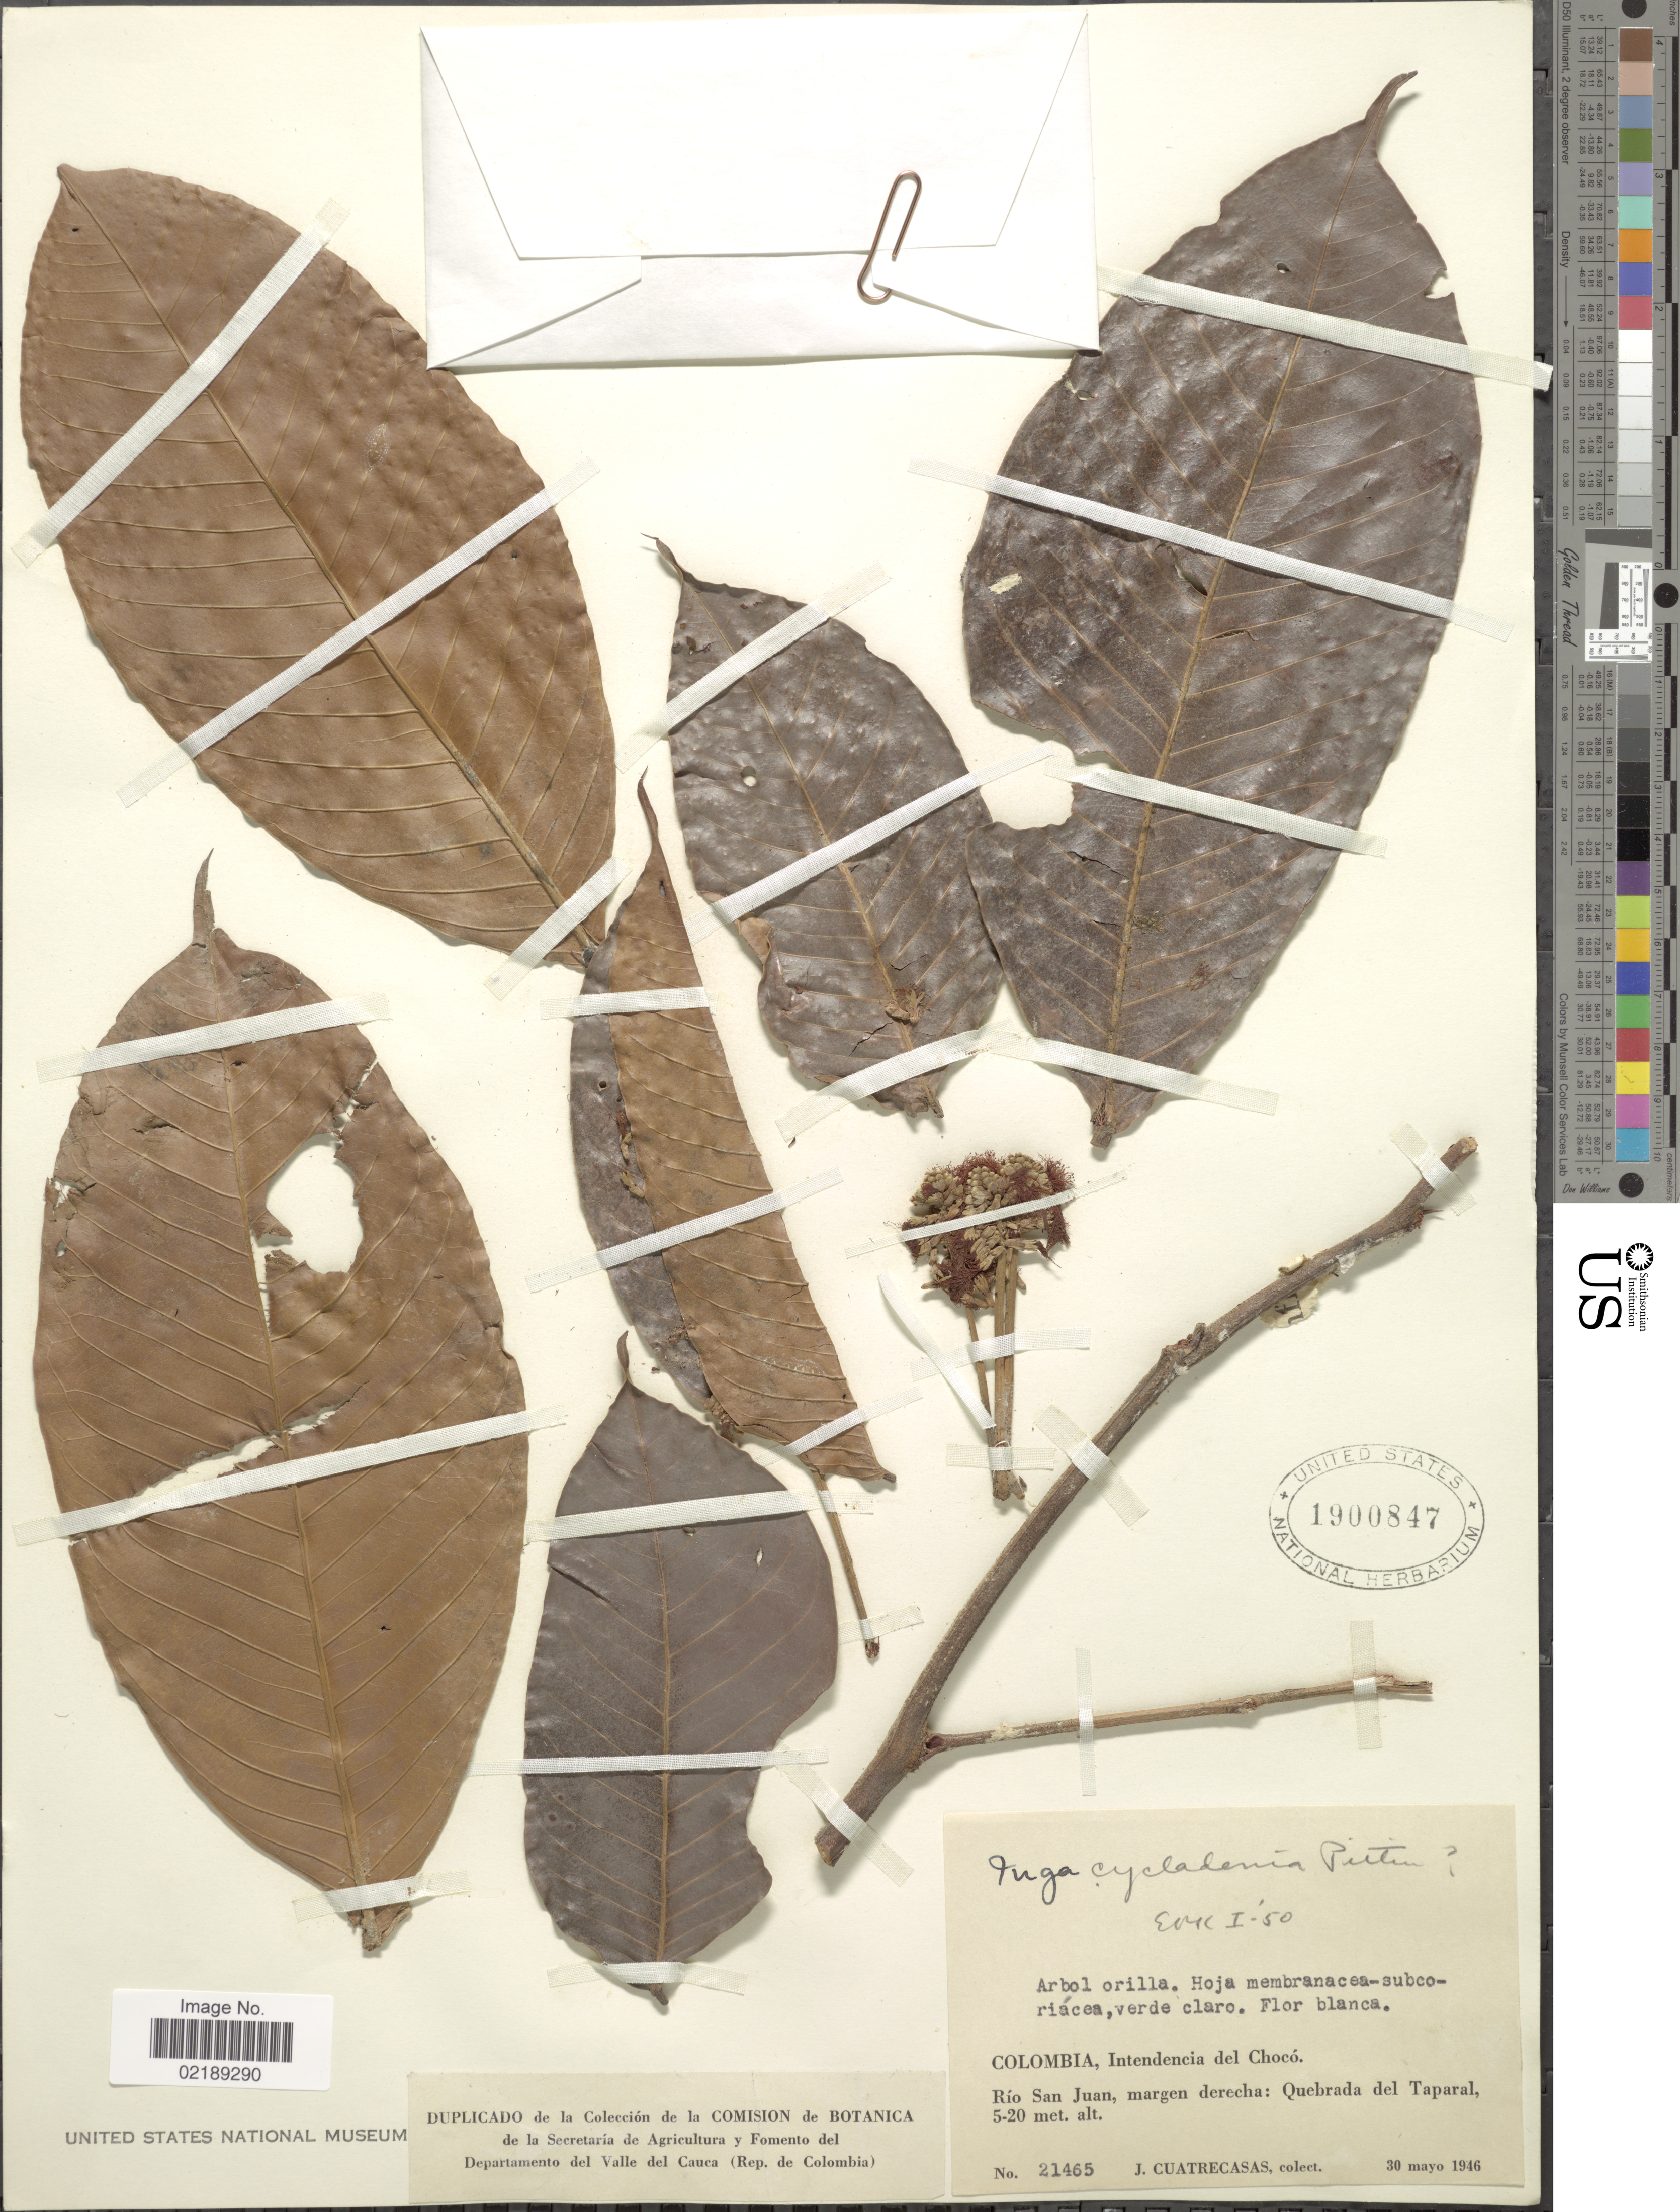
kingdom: Plantae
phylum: Tracheophyta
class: Magnoliopsida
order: Fabales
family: Fabaceae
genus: Inga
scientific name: Inga punctata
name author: Willd.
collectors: J. Cuatrecasas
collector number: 21465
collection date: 1946-05-30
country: Colombia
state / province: Chocó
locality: Intendencia del Choco, Rio San Juan, margen derecha: Quebrada del Taparal.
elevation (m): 5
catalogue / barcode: US 1900847